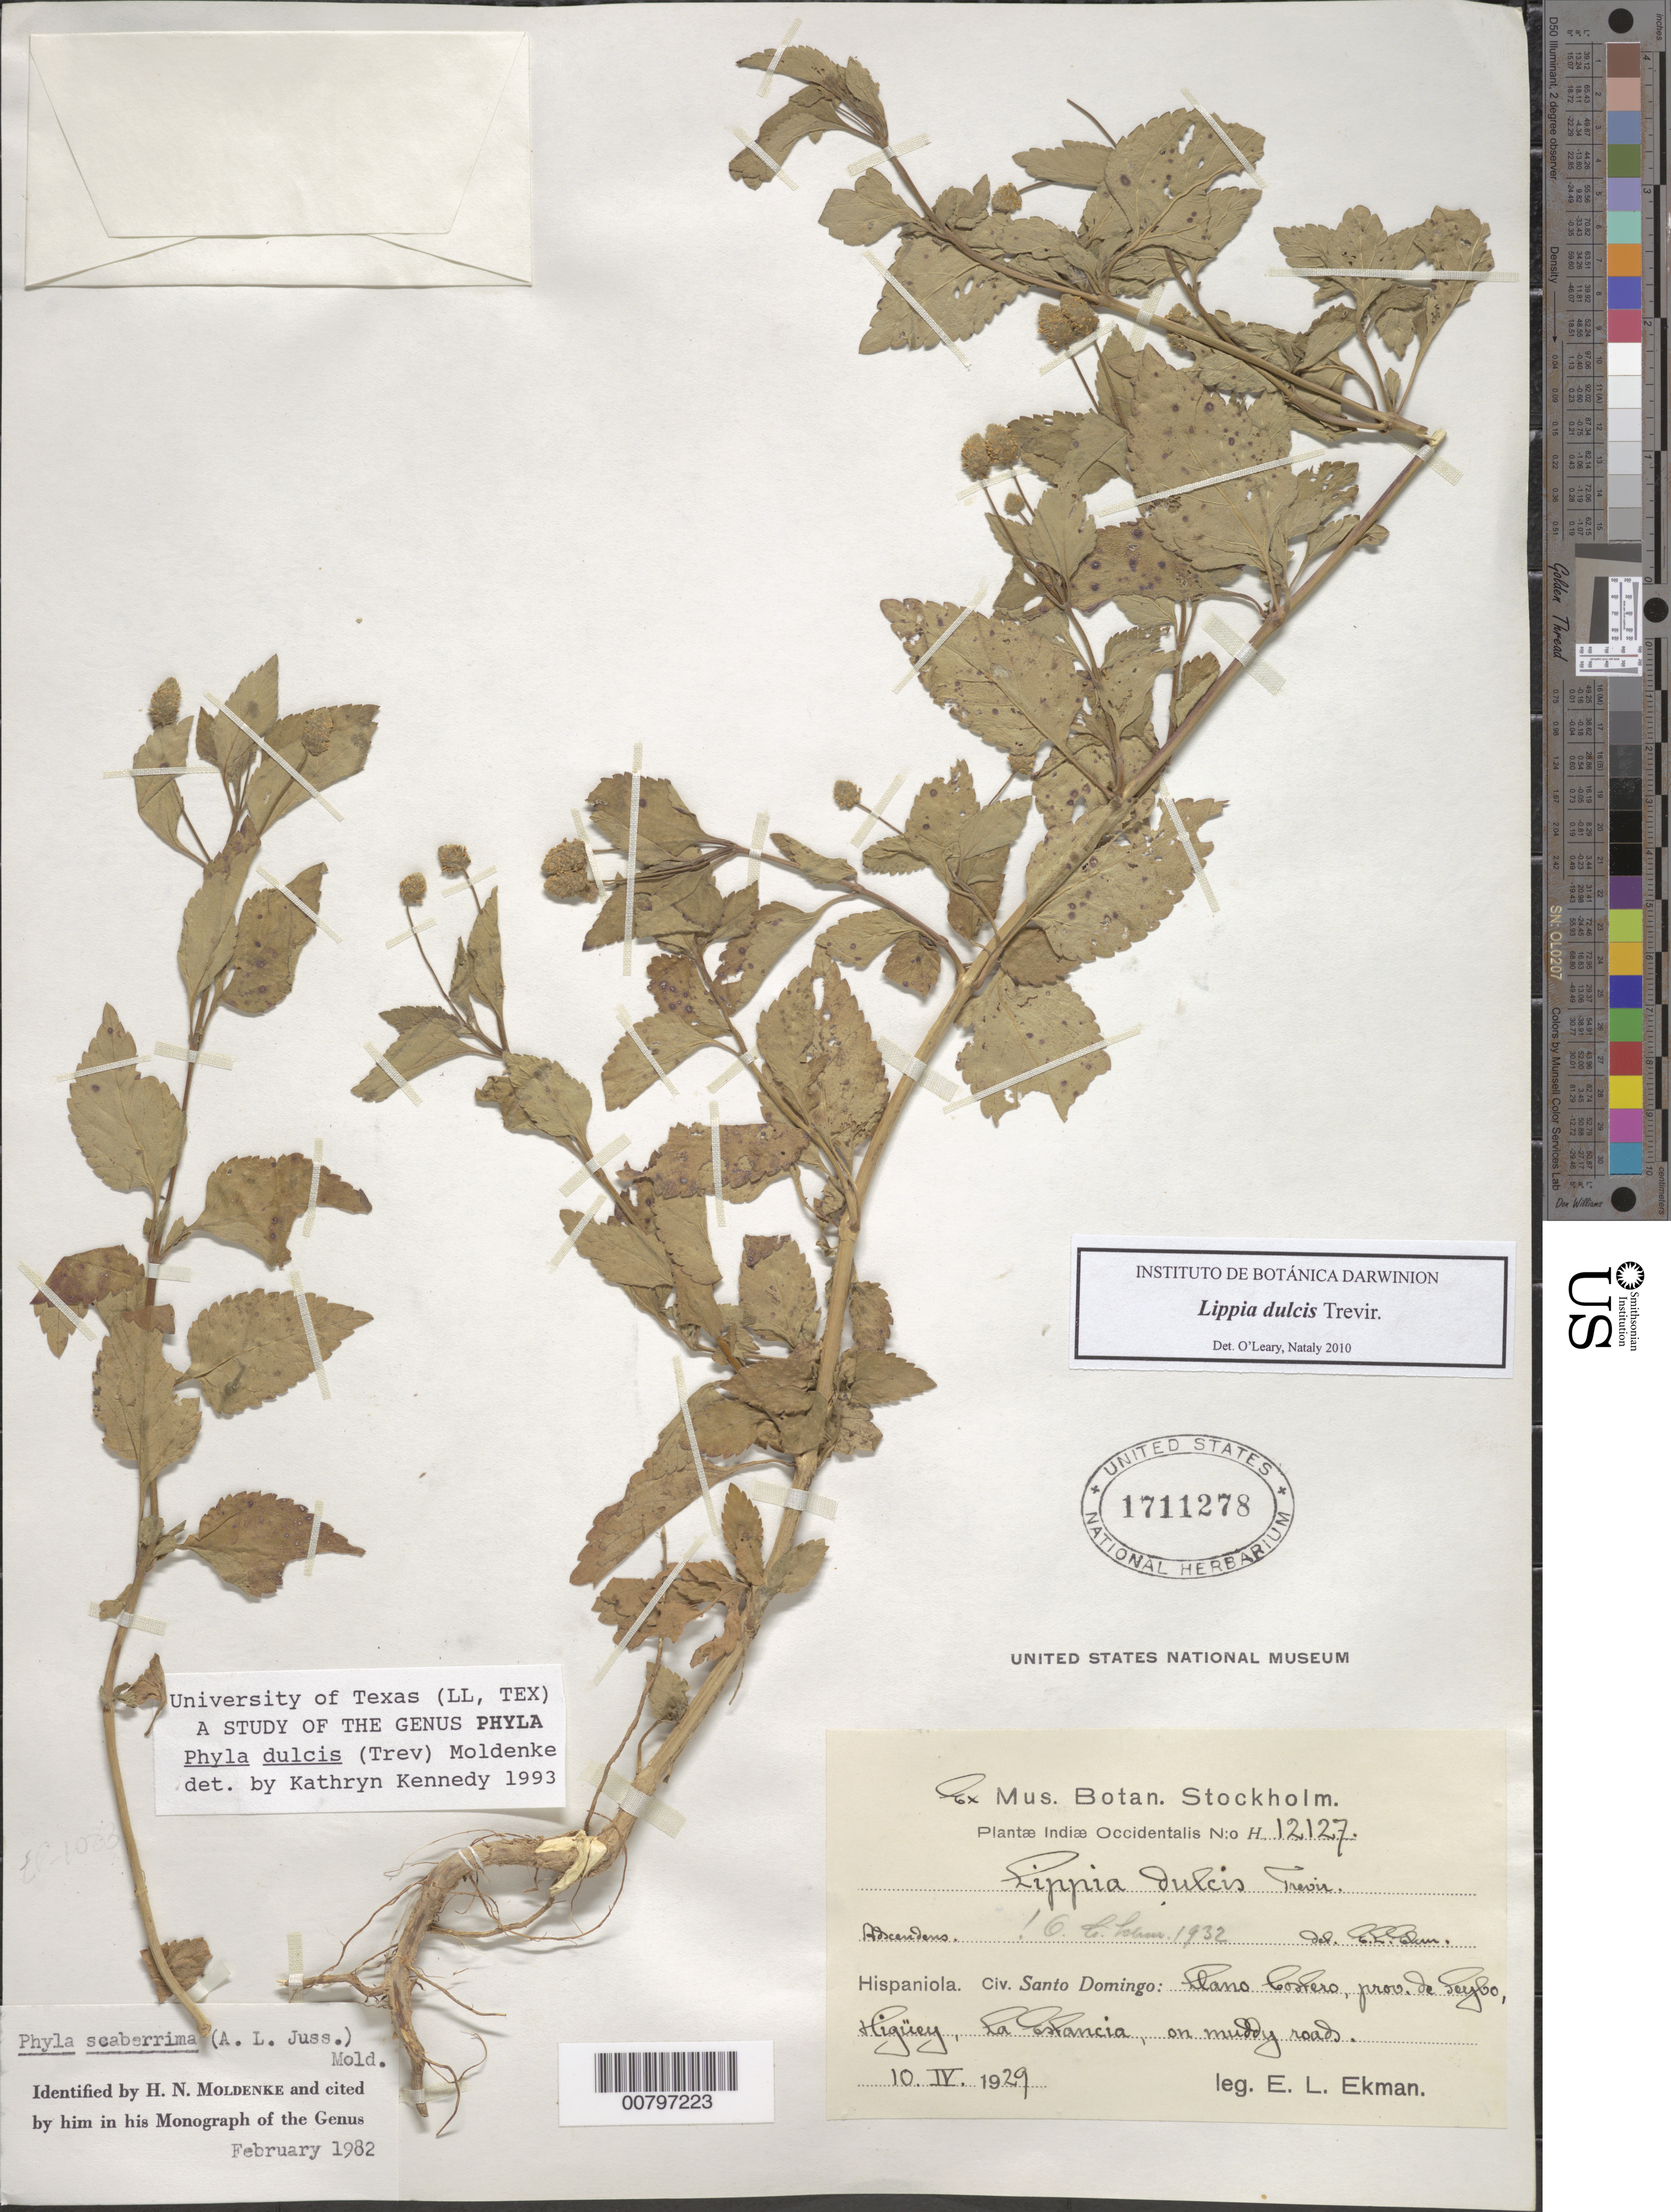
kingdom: Plantae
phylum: Tracheophyta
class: Magnoliopsida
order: Lamiales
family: Verbenaceae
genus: Phyla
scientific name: Phyla scaberrima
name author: (Juss. ex Pers.) Moldenke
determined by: Kennedy, K.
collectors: E. L. Ekman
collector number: H 12127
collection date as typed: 10 Apr 1929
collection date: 1929-04-10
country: Dominican Republic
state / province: El Seibo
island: Hispaniola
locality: Higüey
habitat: On muddy road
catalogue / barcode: US 1711278